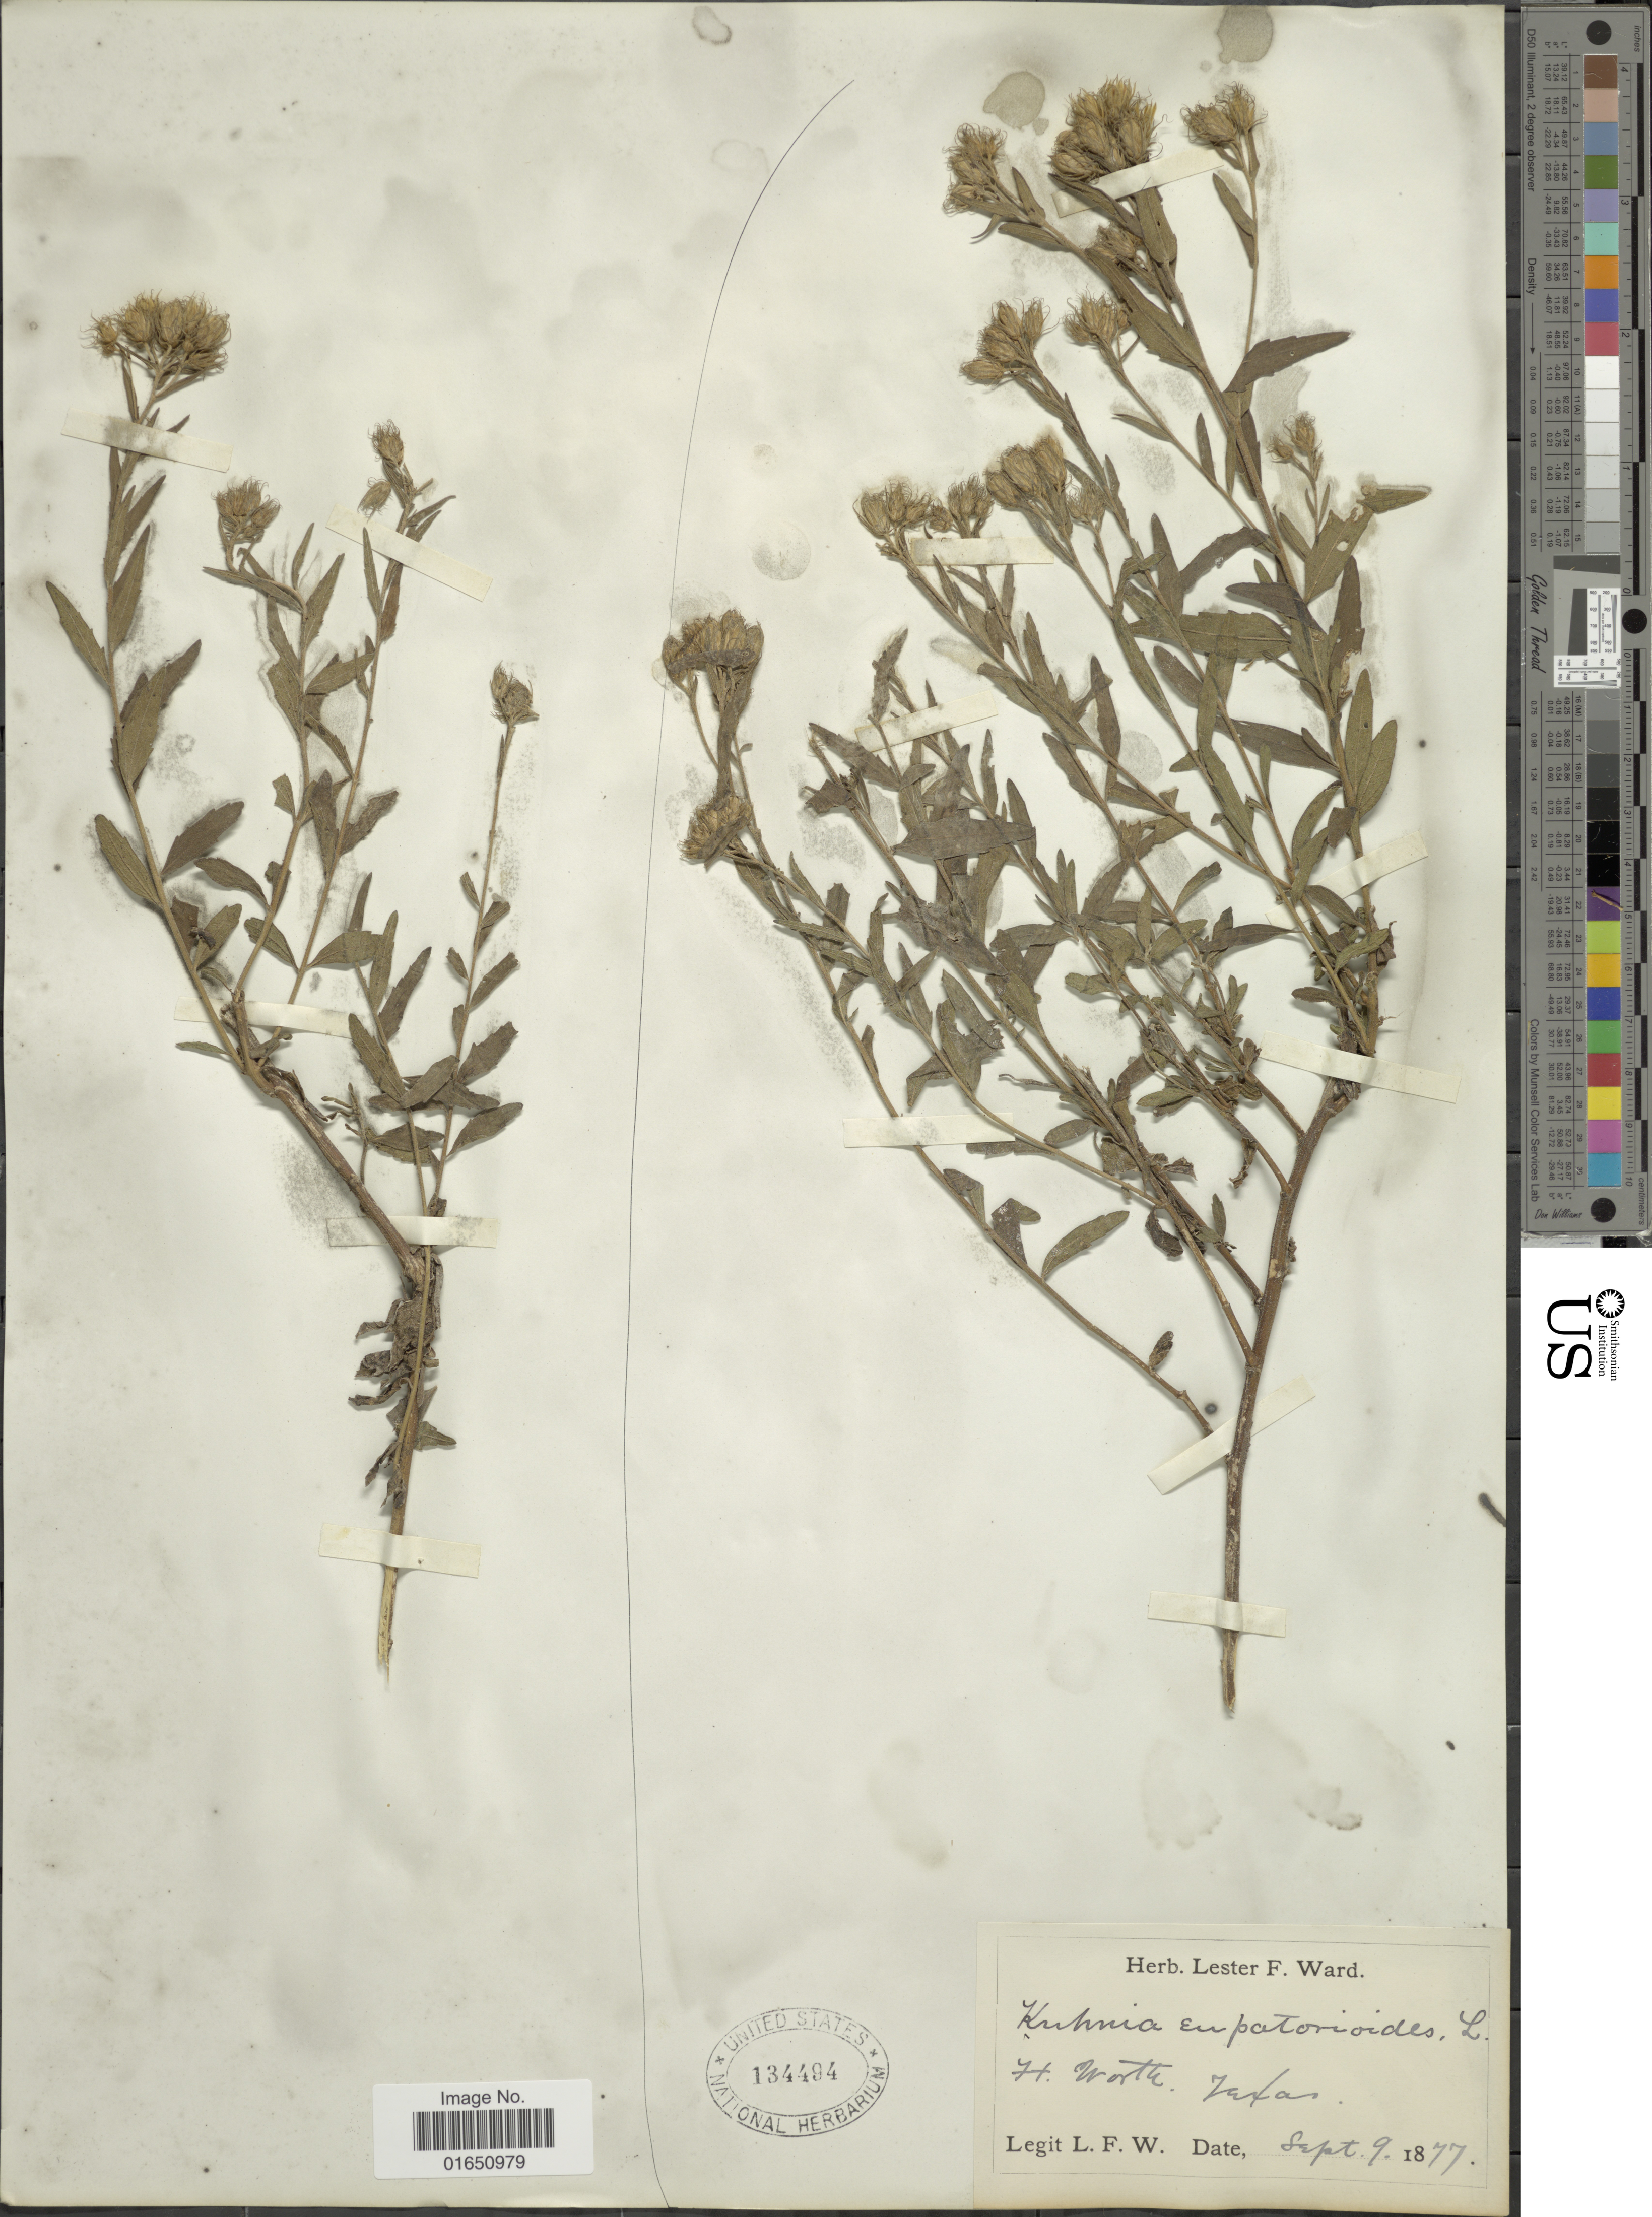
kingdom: Plantae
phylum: Tracheophyta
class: Magnoliopsida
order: Asterales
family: Asteraceae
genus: Brickellia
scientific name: Brickellia eupatorioides var. corymbulosa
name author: (Torr. & A. Gray) Shinners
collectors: L. F. Ward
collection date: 1877-09-09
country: United States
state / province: Texas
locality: Mt. North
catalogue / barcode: US 134494